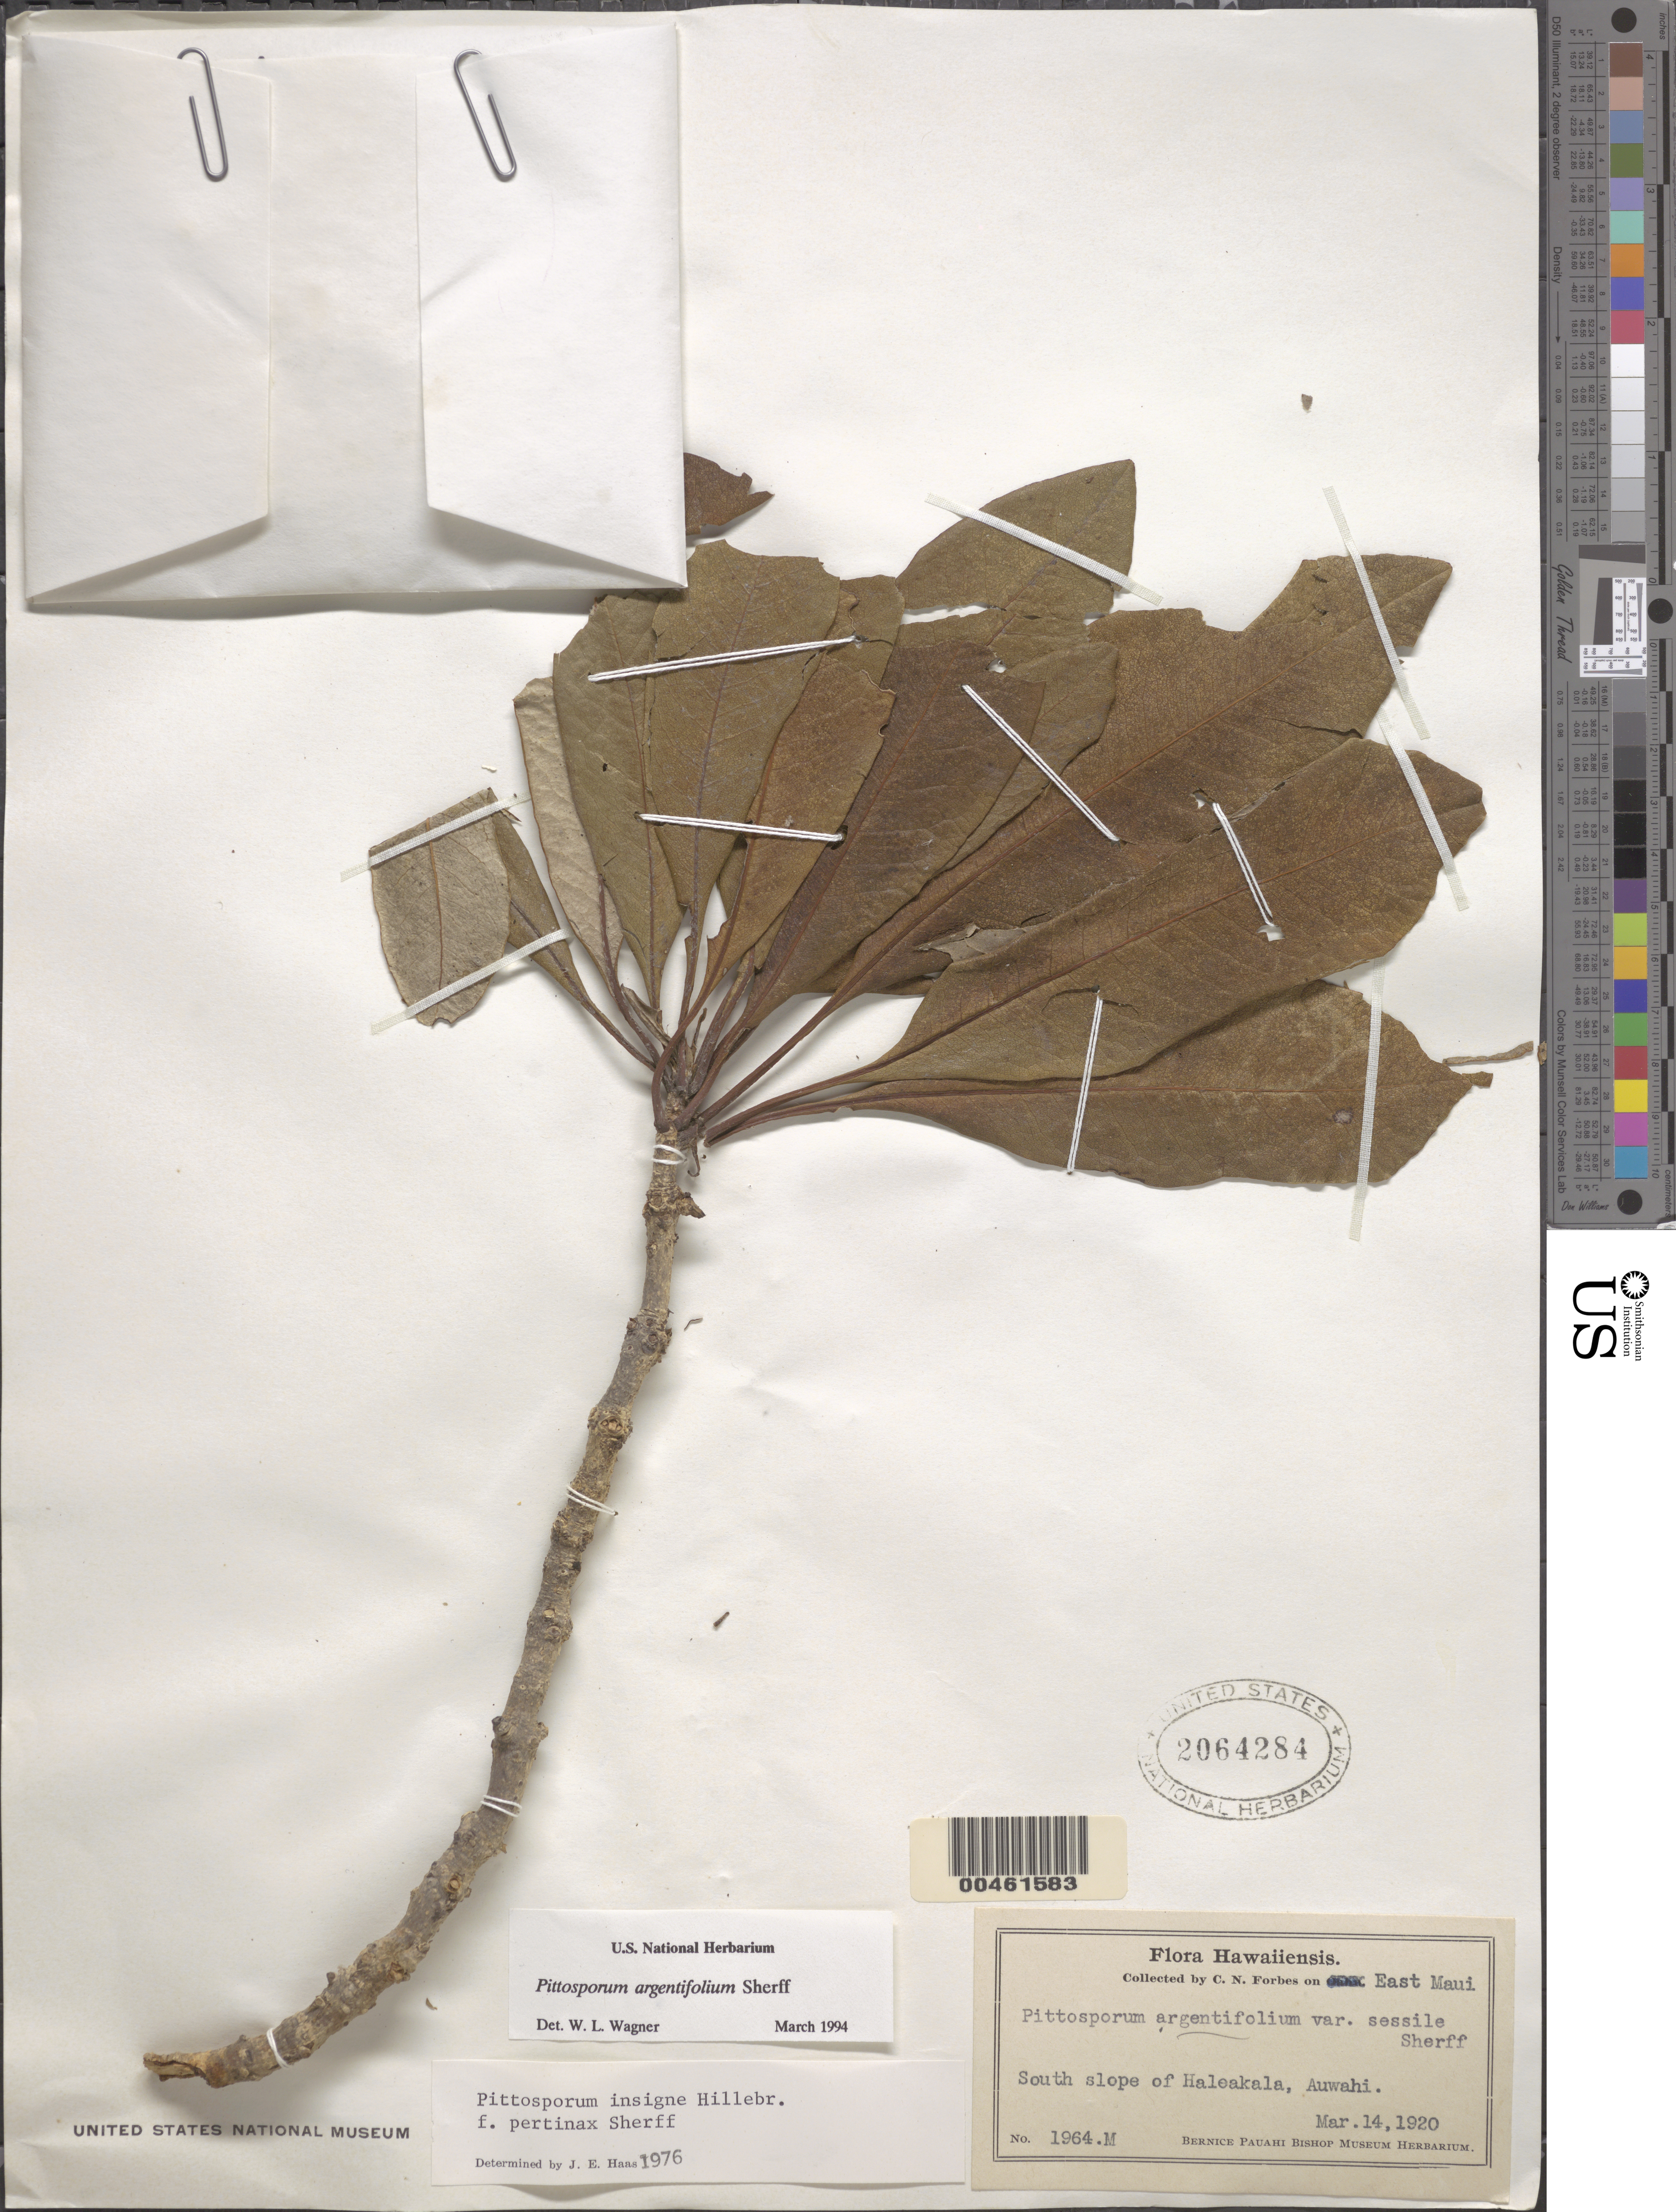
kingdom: Plantae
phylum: Tracheophyta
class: Magnoliopsida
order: Apiales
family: Pittosporaceae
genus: Pittosporum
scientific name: Pittosporum argentifolium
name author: Sherff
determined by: Wagner, W. L., (BOT), Smithsonian Institution - National Museum of Natural History (UNITED STATES)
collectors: C. N. Forbes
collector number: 1964.M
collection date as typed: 14 Mar 1920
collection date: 1920-03-14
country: United States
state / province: Hawaii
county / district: Maui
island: Maui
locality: S slope of Haleakala, Auwahi, E Maui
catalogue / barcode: US 2064284